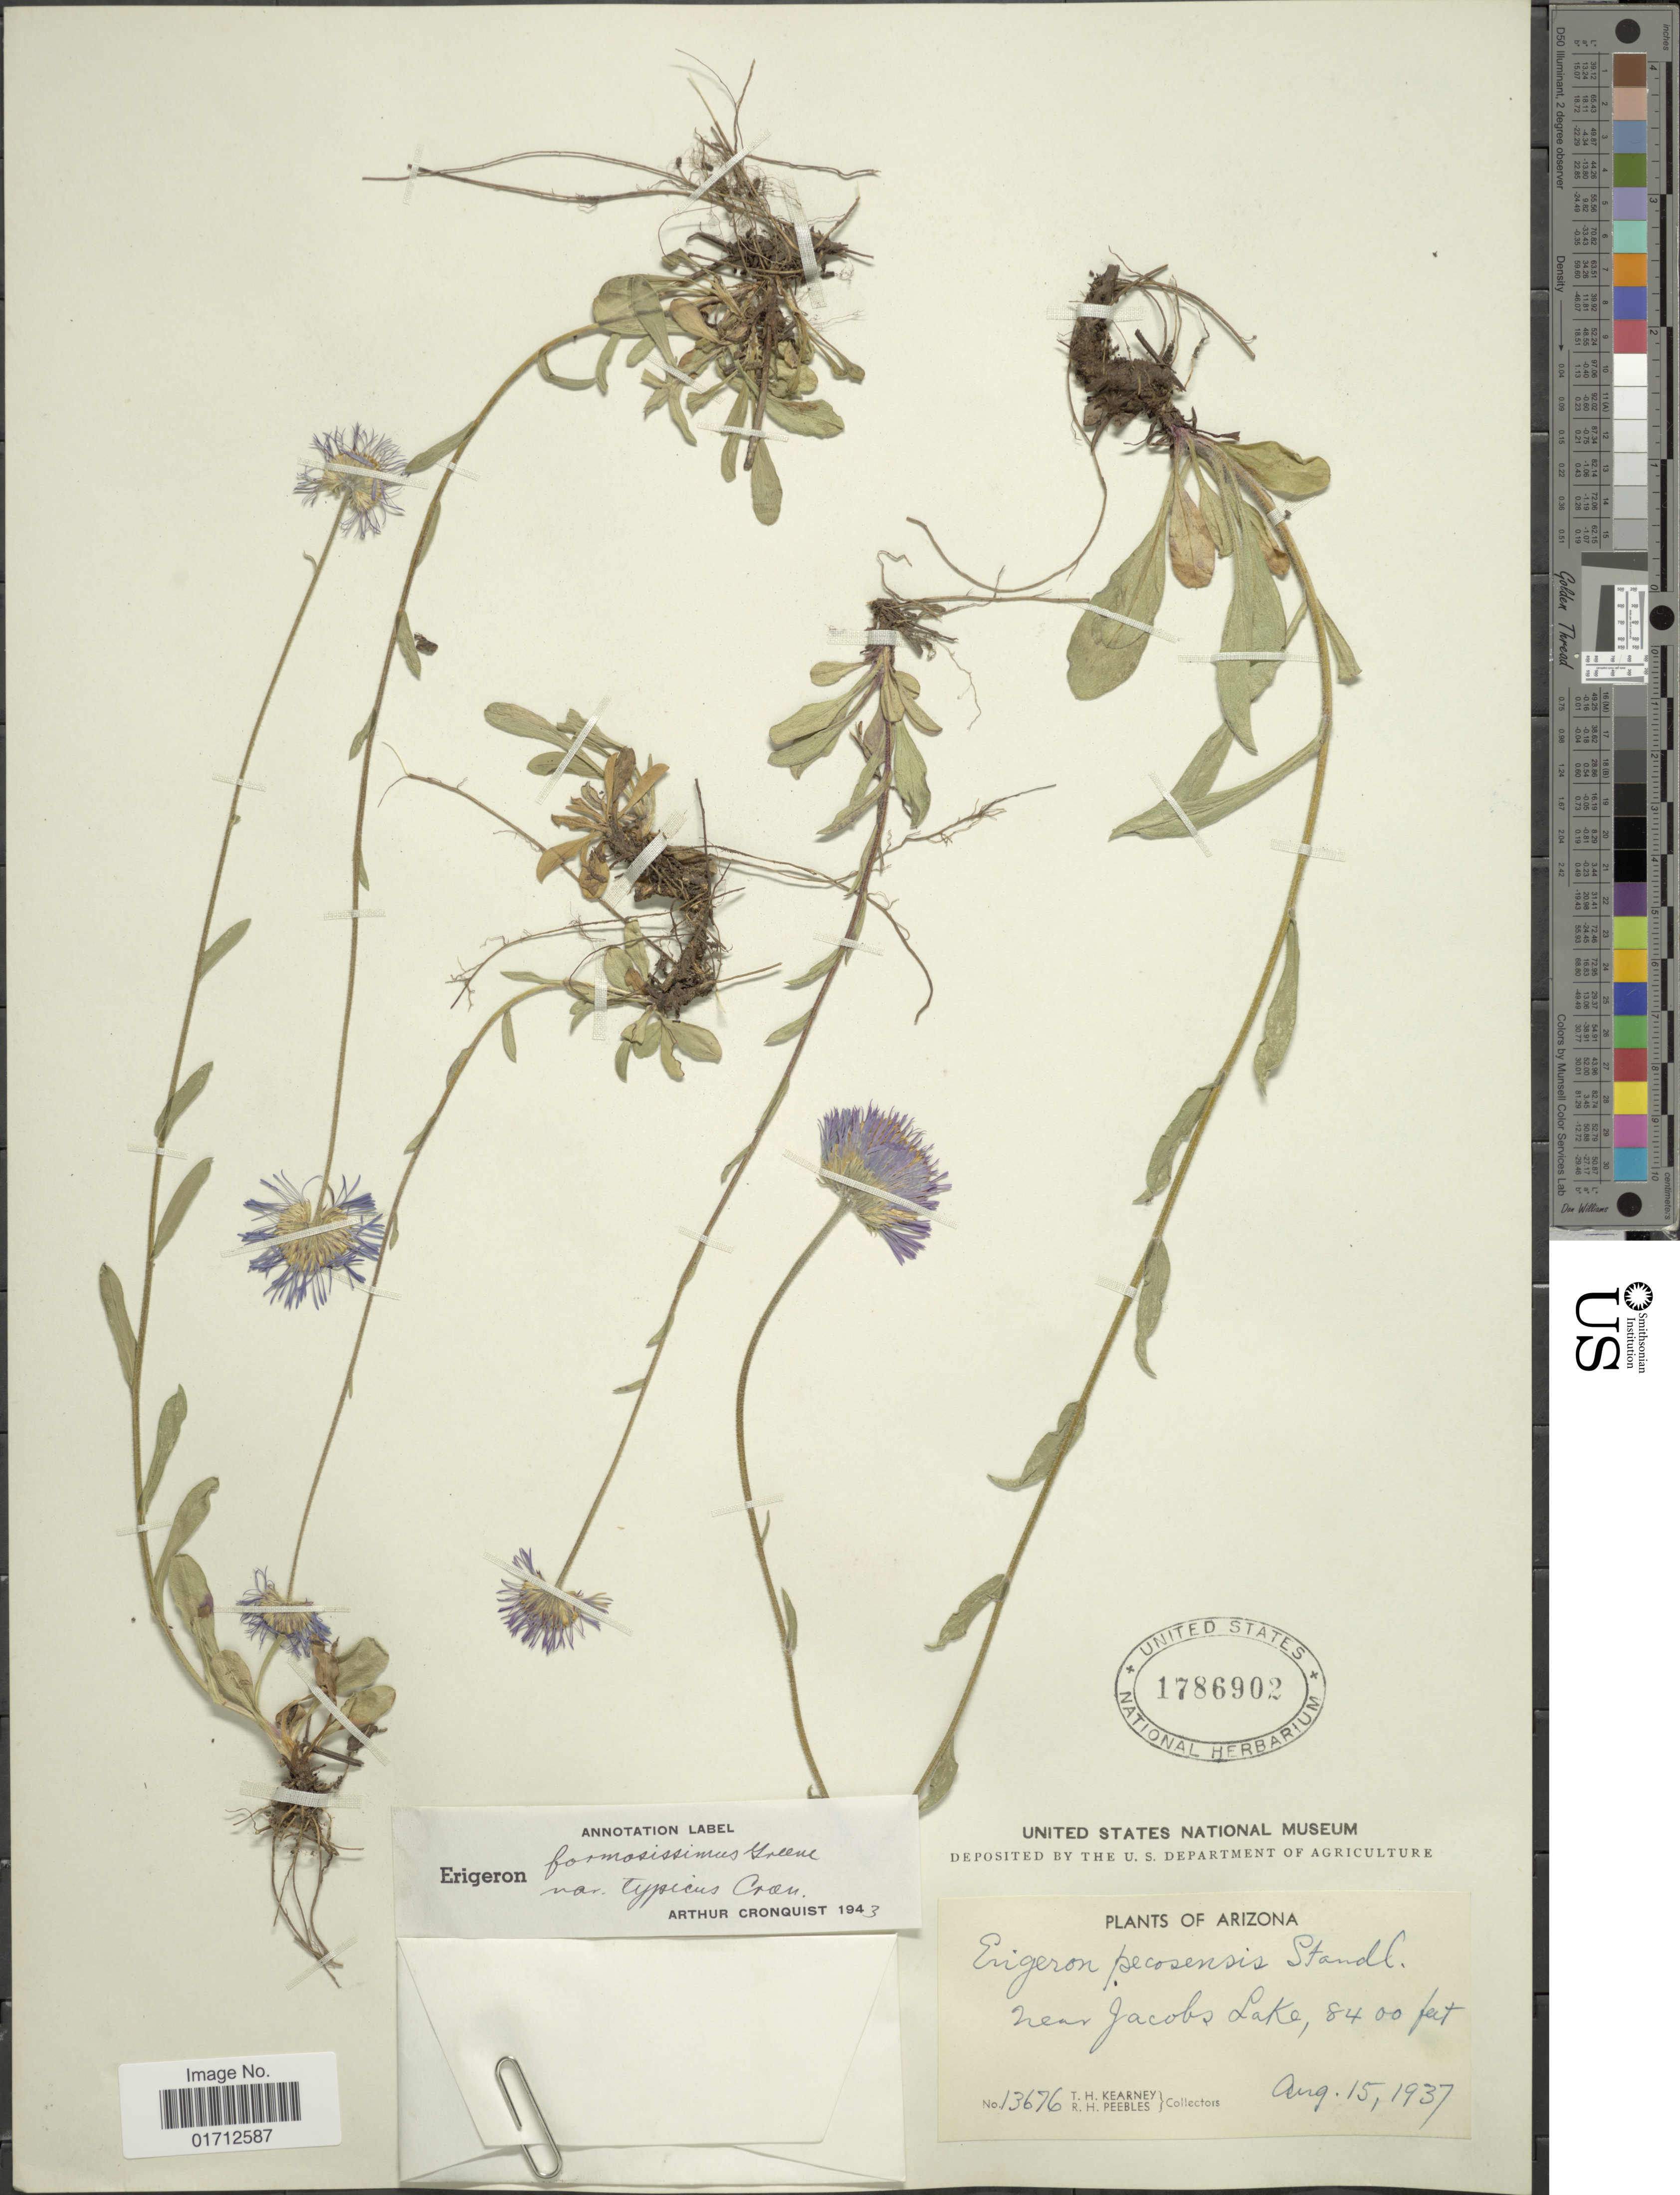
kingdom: Plantae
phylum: Tracheophyta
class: Magnoliopsida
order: Asterales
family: Asteraceae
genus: Erigeron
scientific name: Erigeron formosissimus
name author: Greene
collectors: T. H. Kearney & R. H. Peebles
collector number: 13676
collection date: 1937-08-15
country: United States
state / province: Arizona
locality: Near Jacobs Lake.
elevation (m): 2560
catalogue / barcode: US 1786902